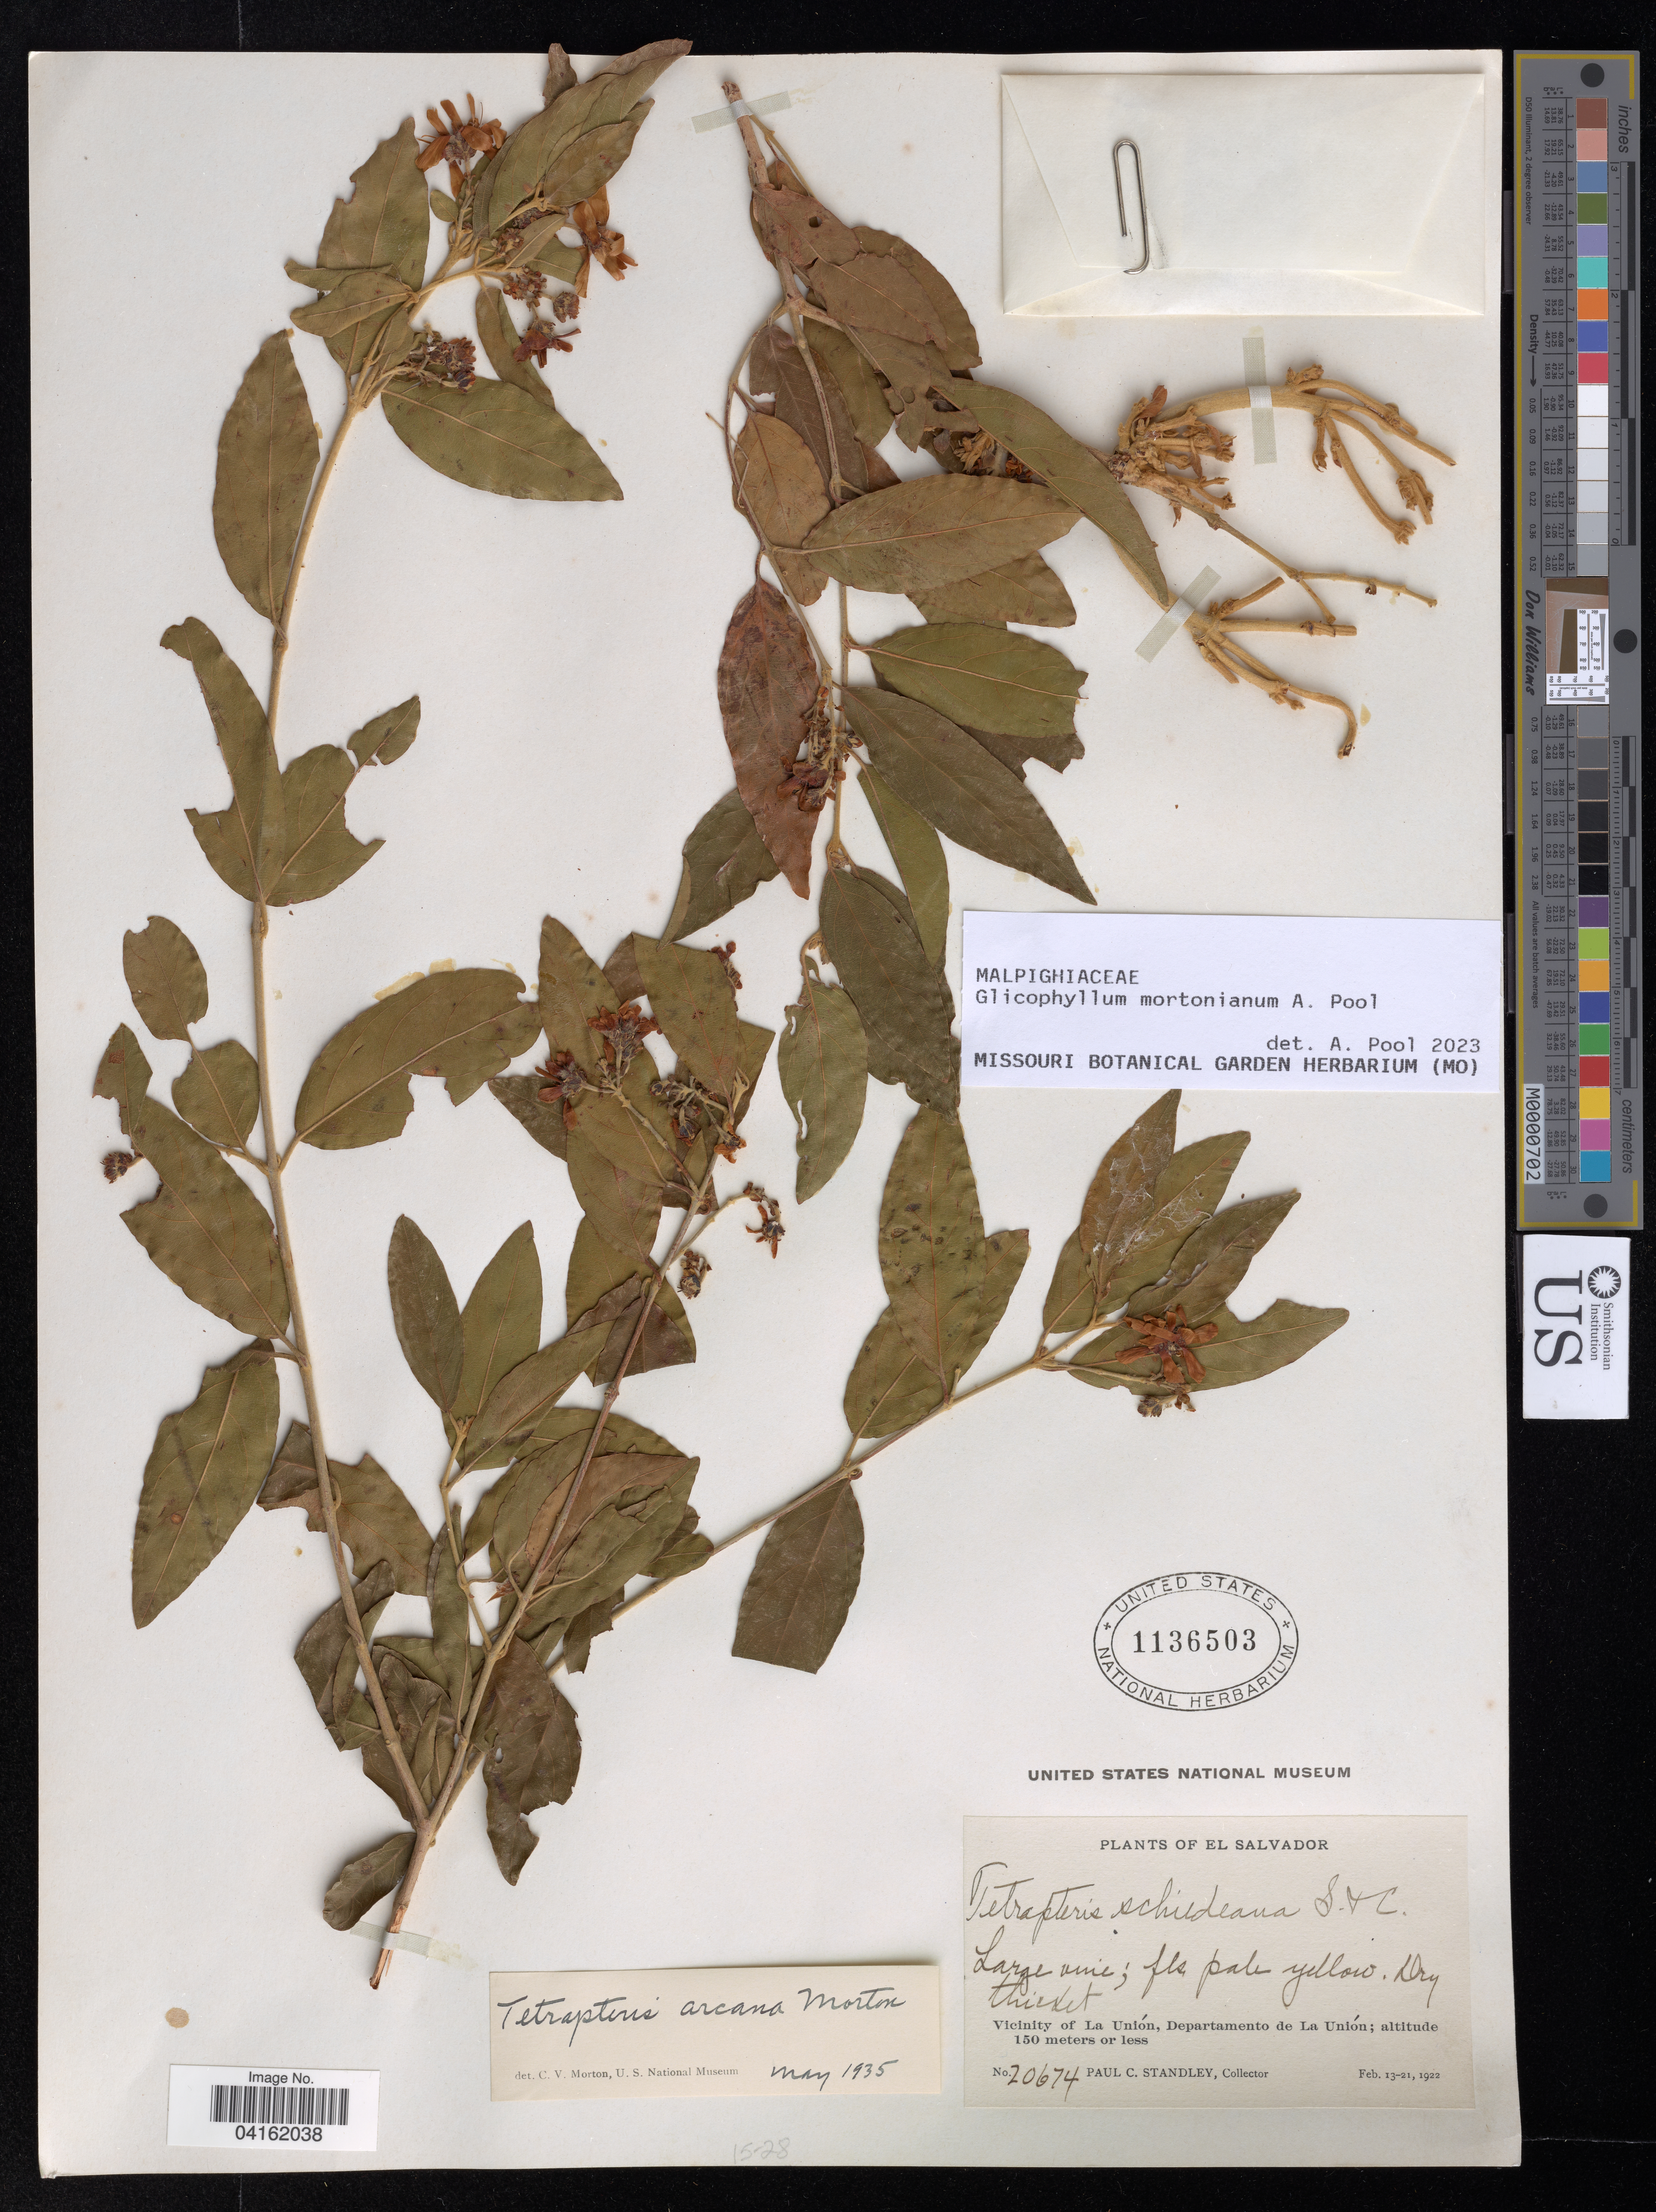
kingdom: Plantae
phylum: Tracheophyta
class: Magnoliopsida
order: Malpighiales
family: Malpighiaceae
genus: Glicophyllum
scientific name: Glicophyllum mortonianum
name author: A. Pool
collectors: P. C. Standley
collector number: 20674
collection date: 1922-02-13/1922-02-21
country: El Salvador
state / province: La Union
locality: Vicinity of La Unión.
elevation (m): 150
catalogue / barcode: US 1136503